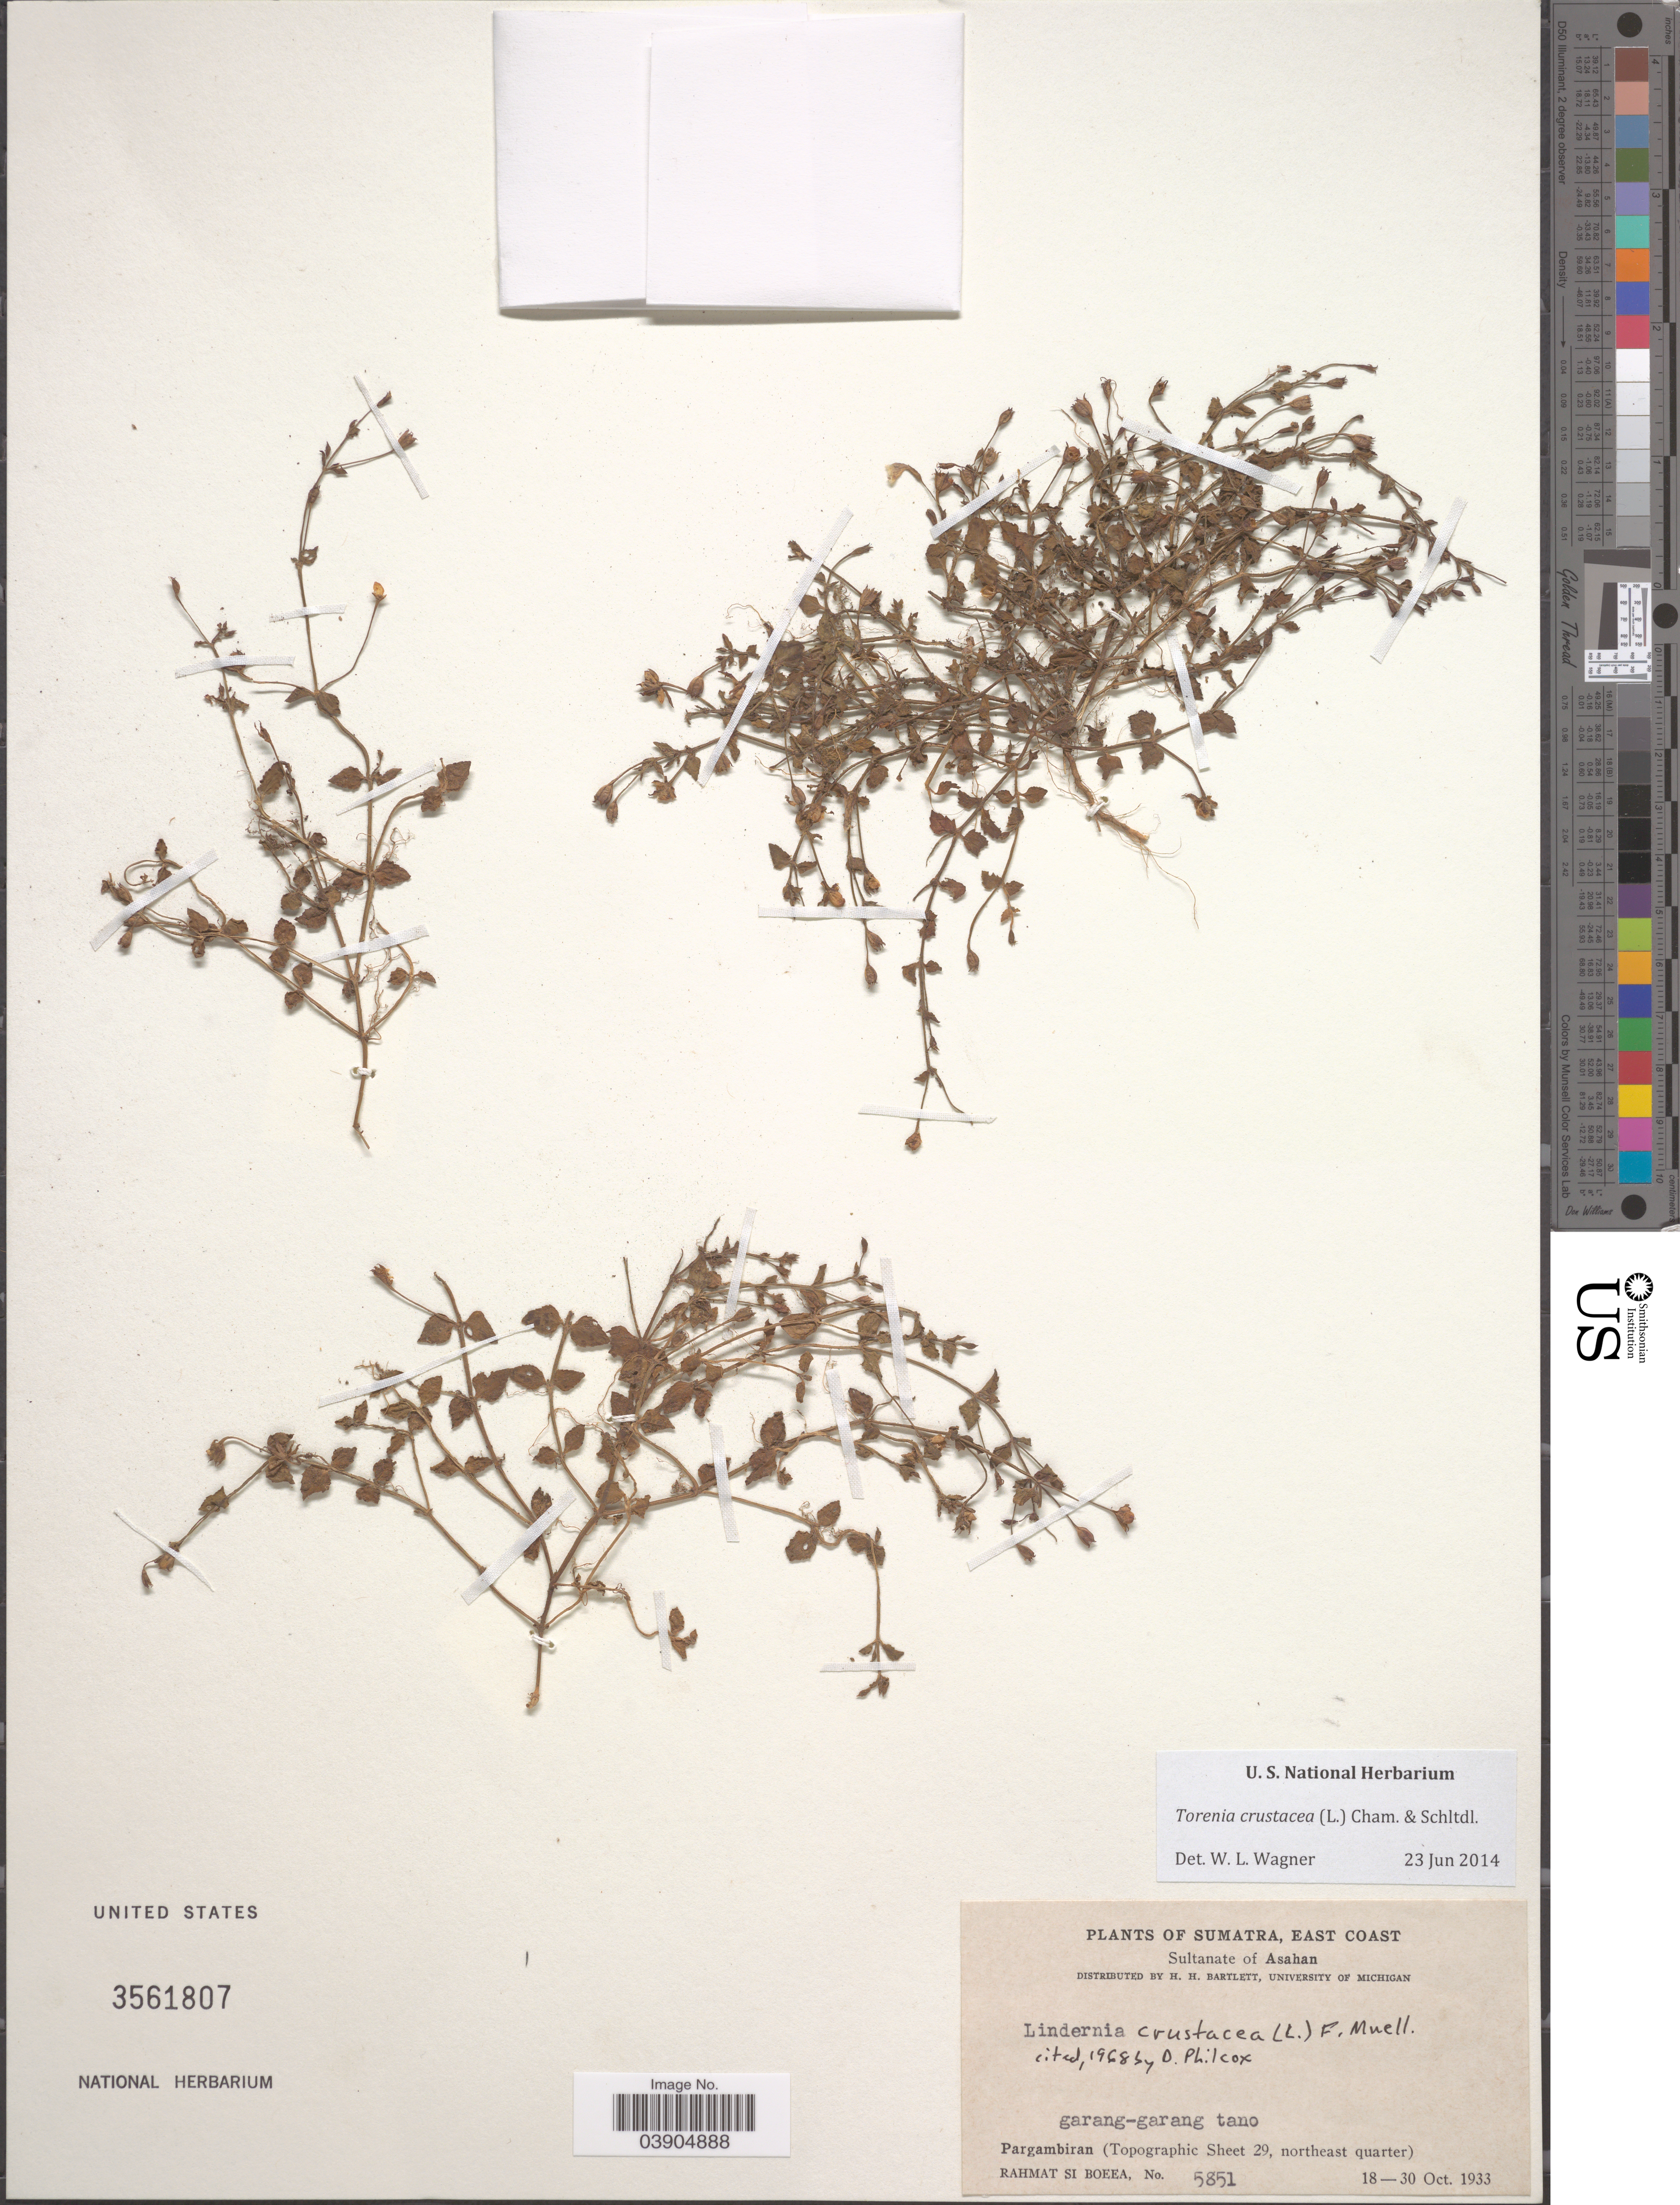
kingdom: Plantae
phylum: Tracheophyta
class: Magnoliopsida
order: Lamiales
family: Linderniaceae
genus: Lindernia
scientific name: Lindernia crustacea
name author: (L.) F. Muell.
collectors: Rahmat Si Boeea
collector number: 5851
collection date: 1933-10-18/1933-10-30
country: Indonesia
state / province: Sumatra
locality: East Coast. Sultanate of Asahan. Pargambiran (Topographic Sheet 29, northeast quarter).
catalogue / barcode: US 3561807